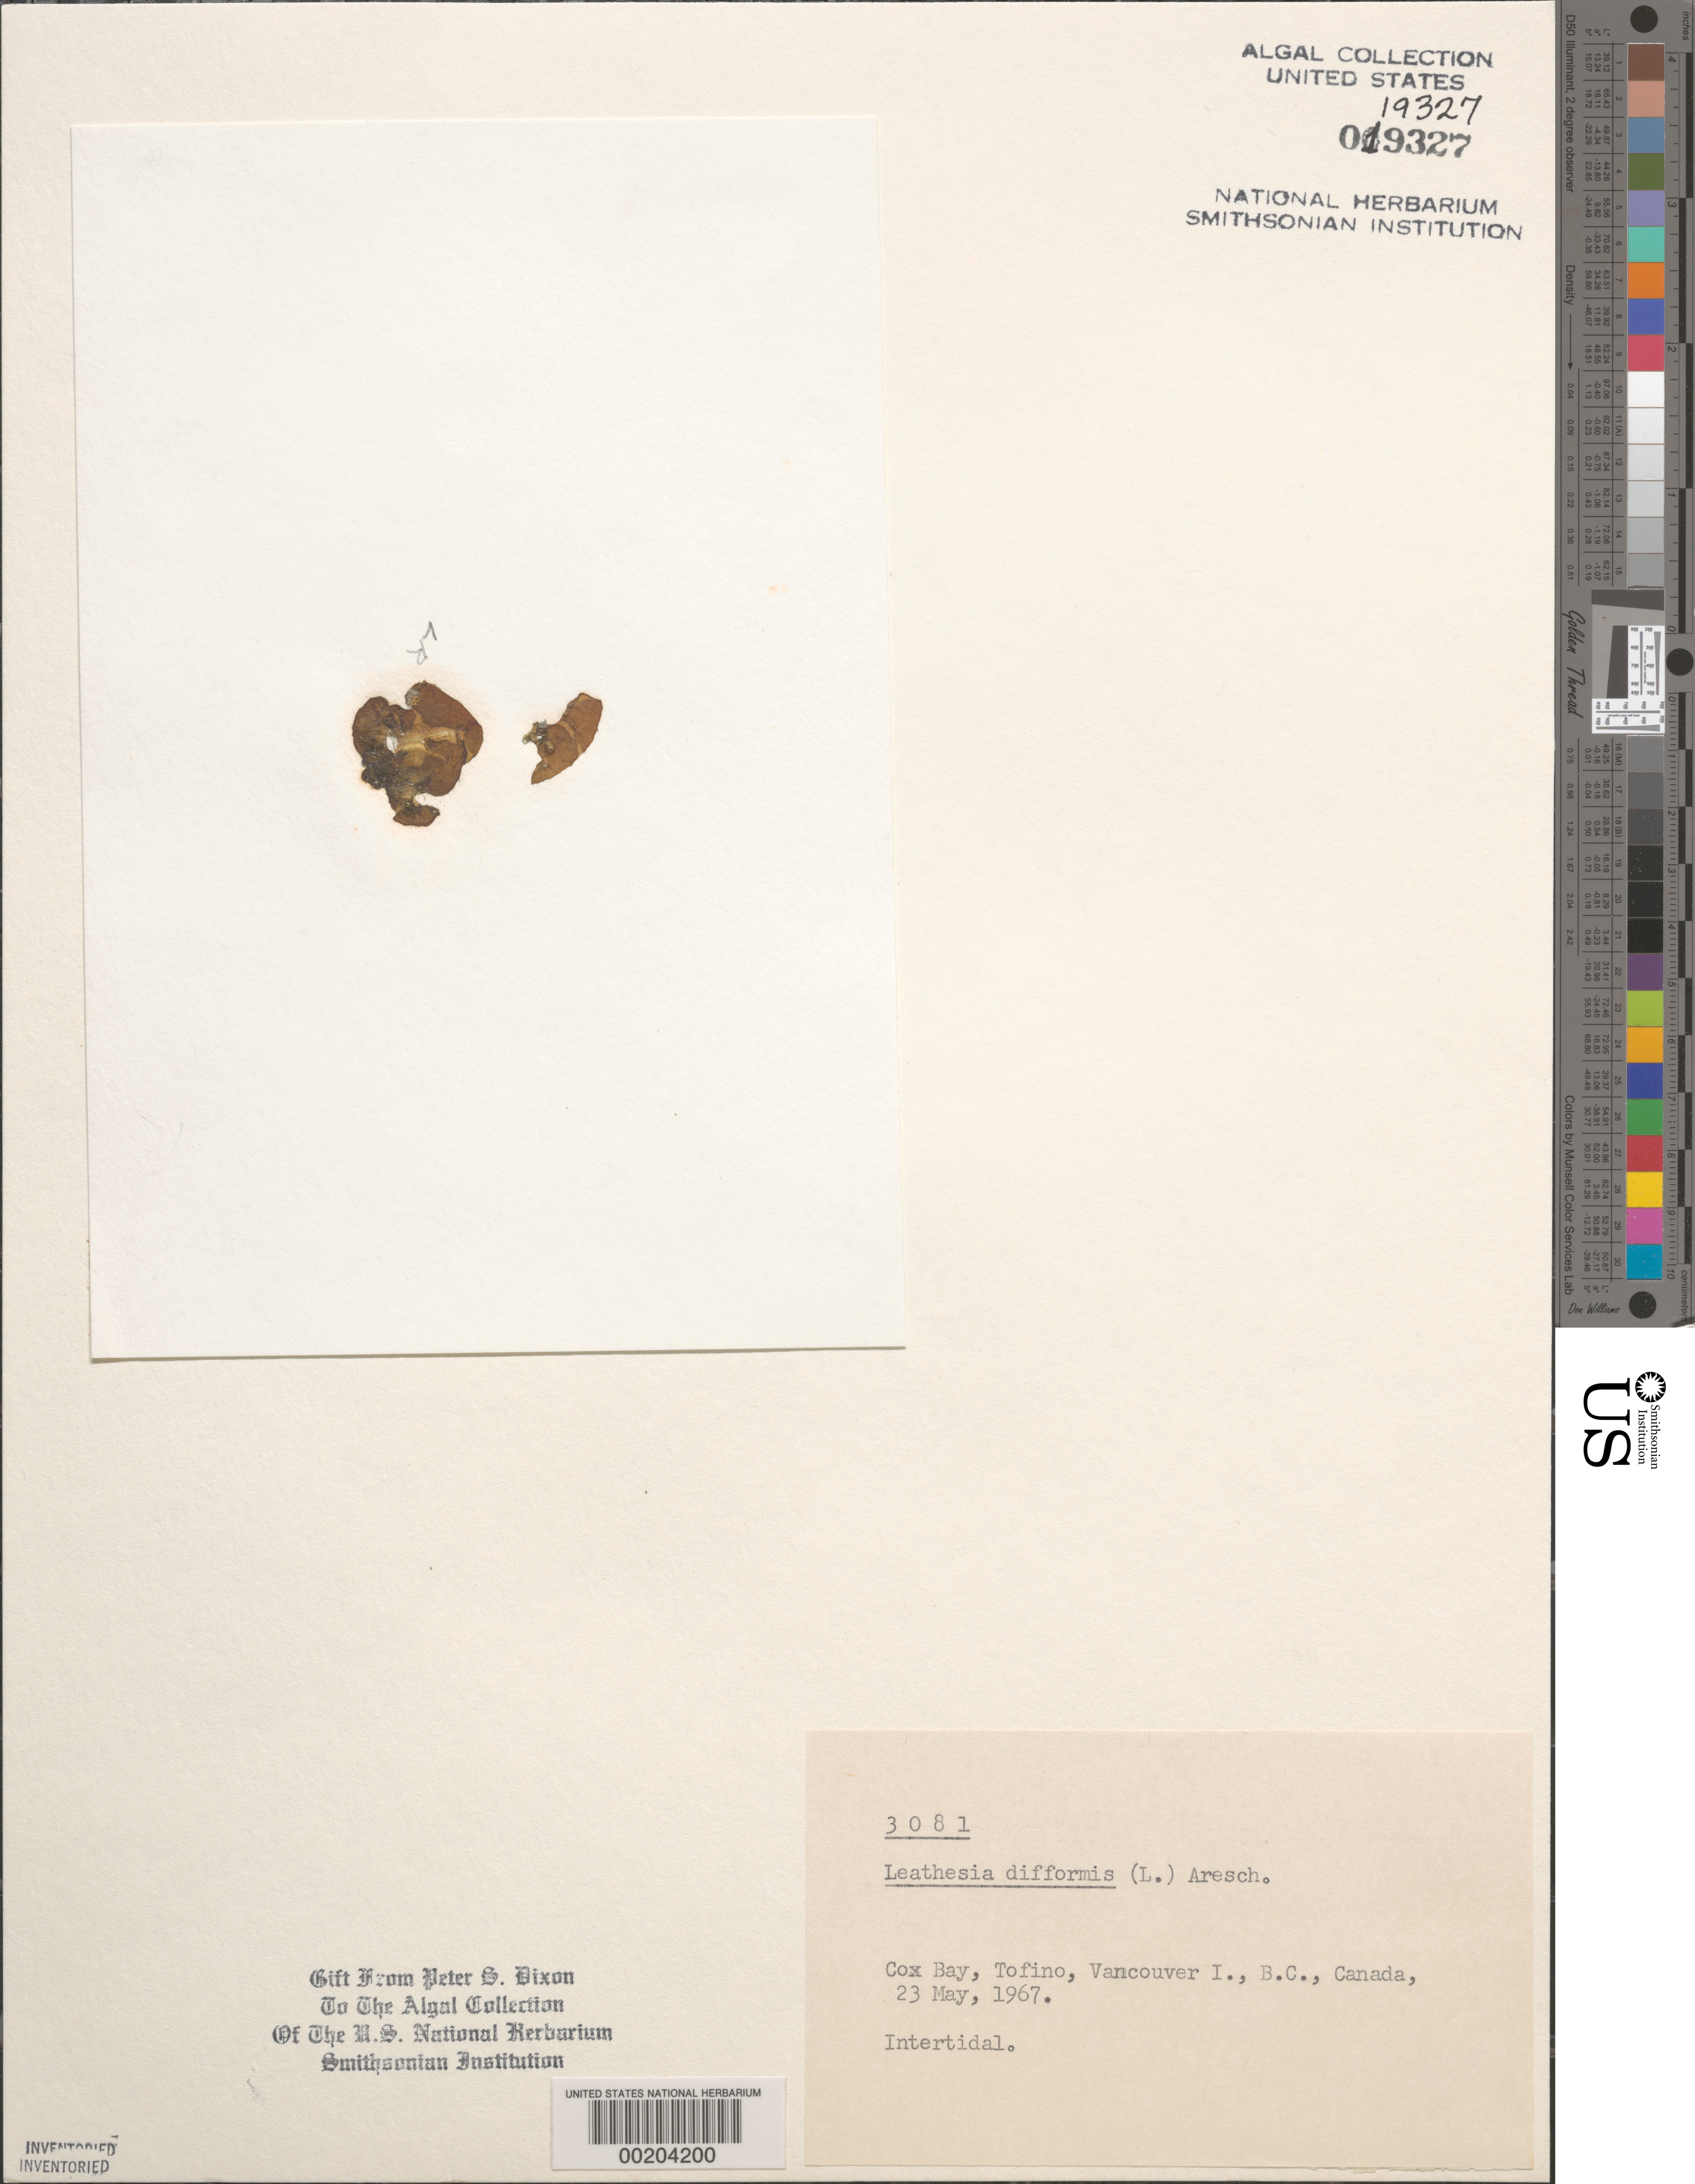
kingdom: Chromista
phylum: Ochrophyta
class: Phaeophyceae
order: Ectocarpales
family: Chordariaceae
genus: Leathesia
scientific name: Leathesia difformis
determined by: Dixon, P. S.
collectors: P. S. Dixon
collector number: PSD 3081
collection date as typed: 23 May 1967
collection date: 1967-05-23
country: Canada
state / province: British Columbia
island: Vancouver Island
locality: Cox Bay, Tofino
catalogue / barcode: US 19327